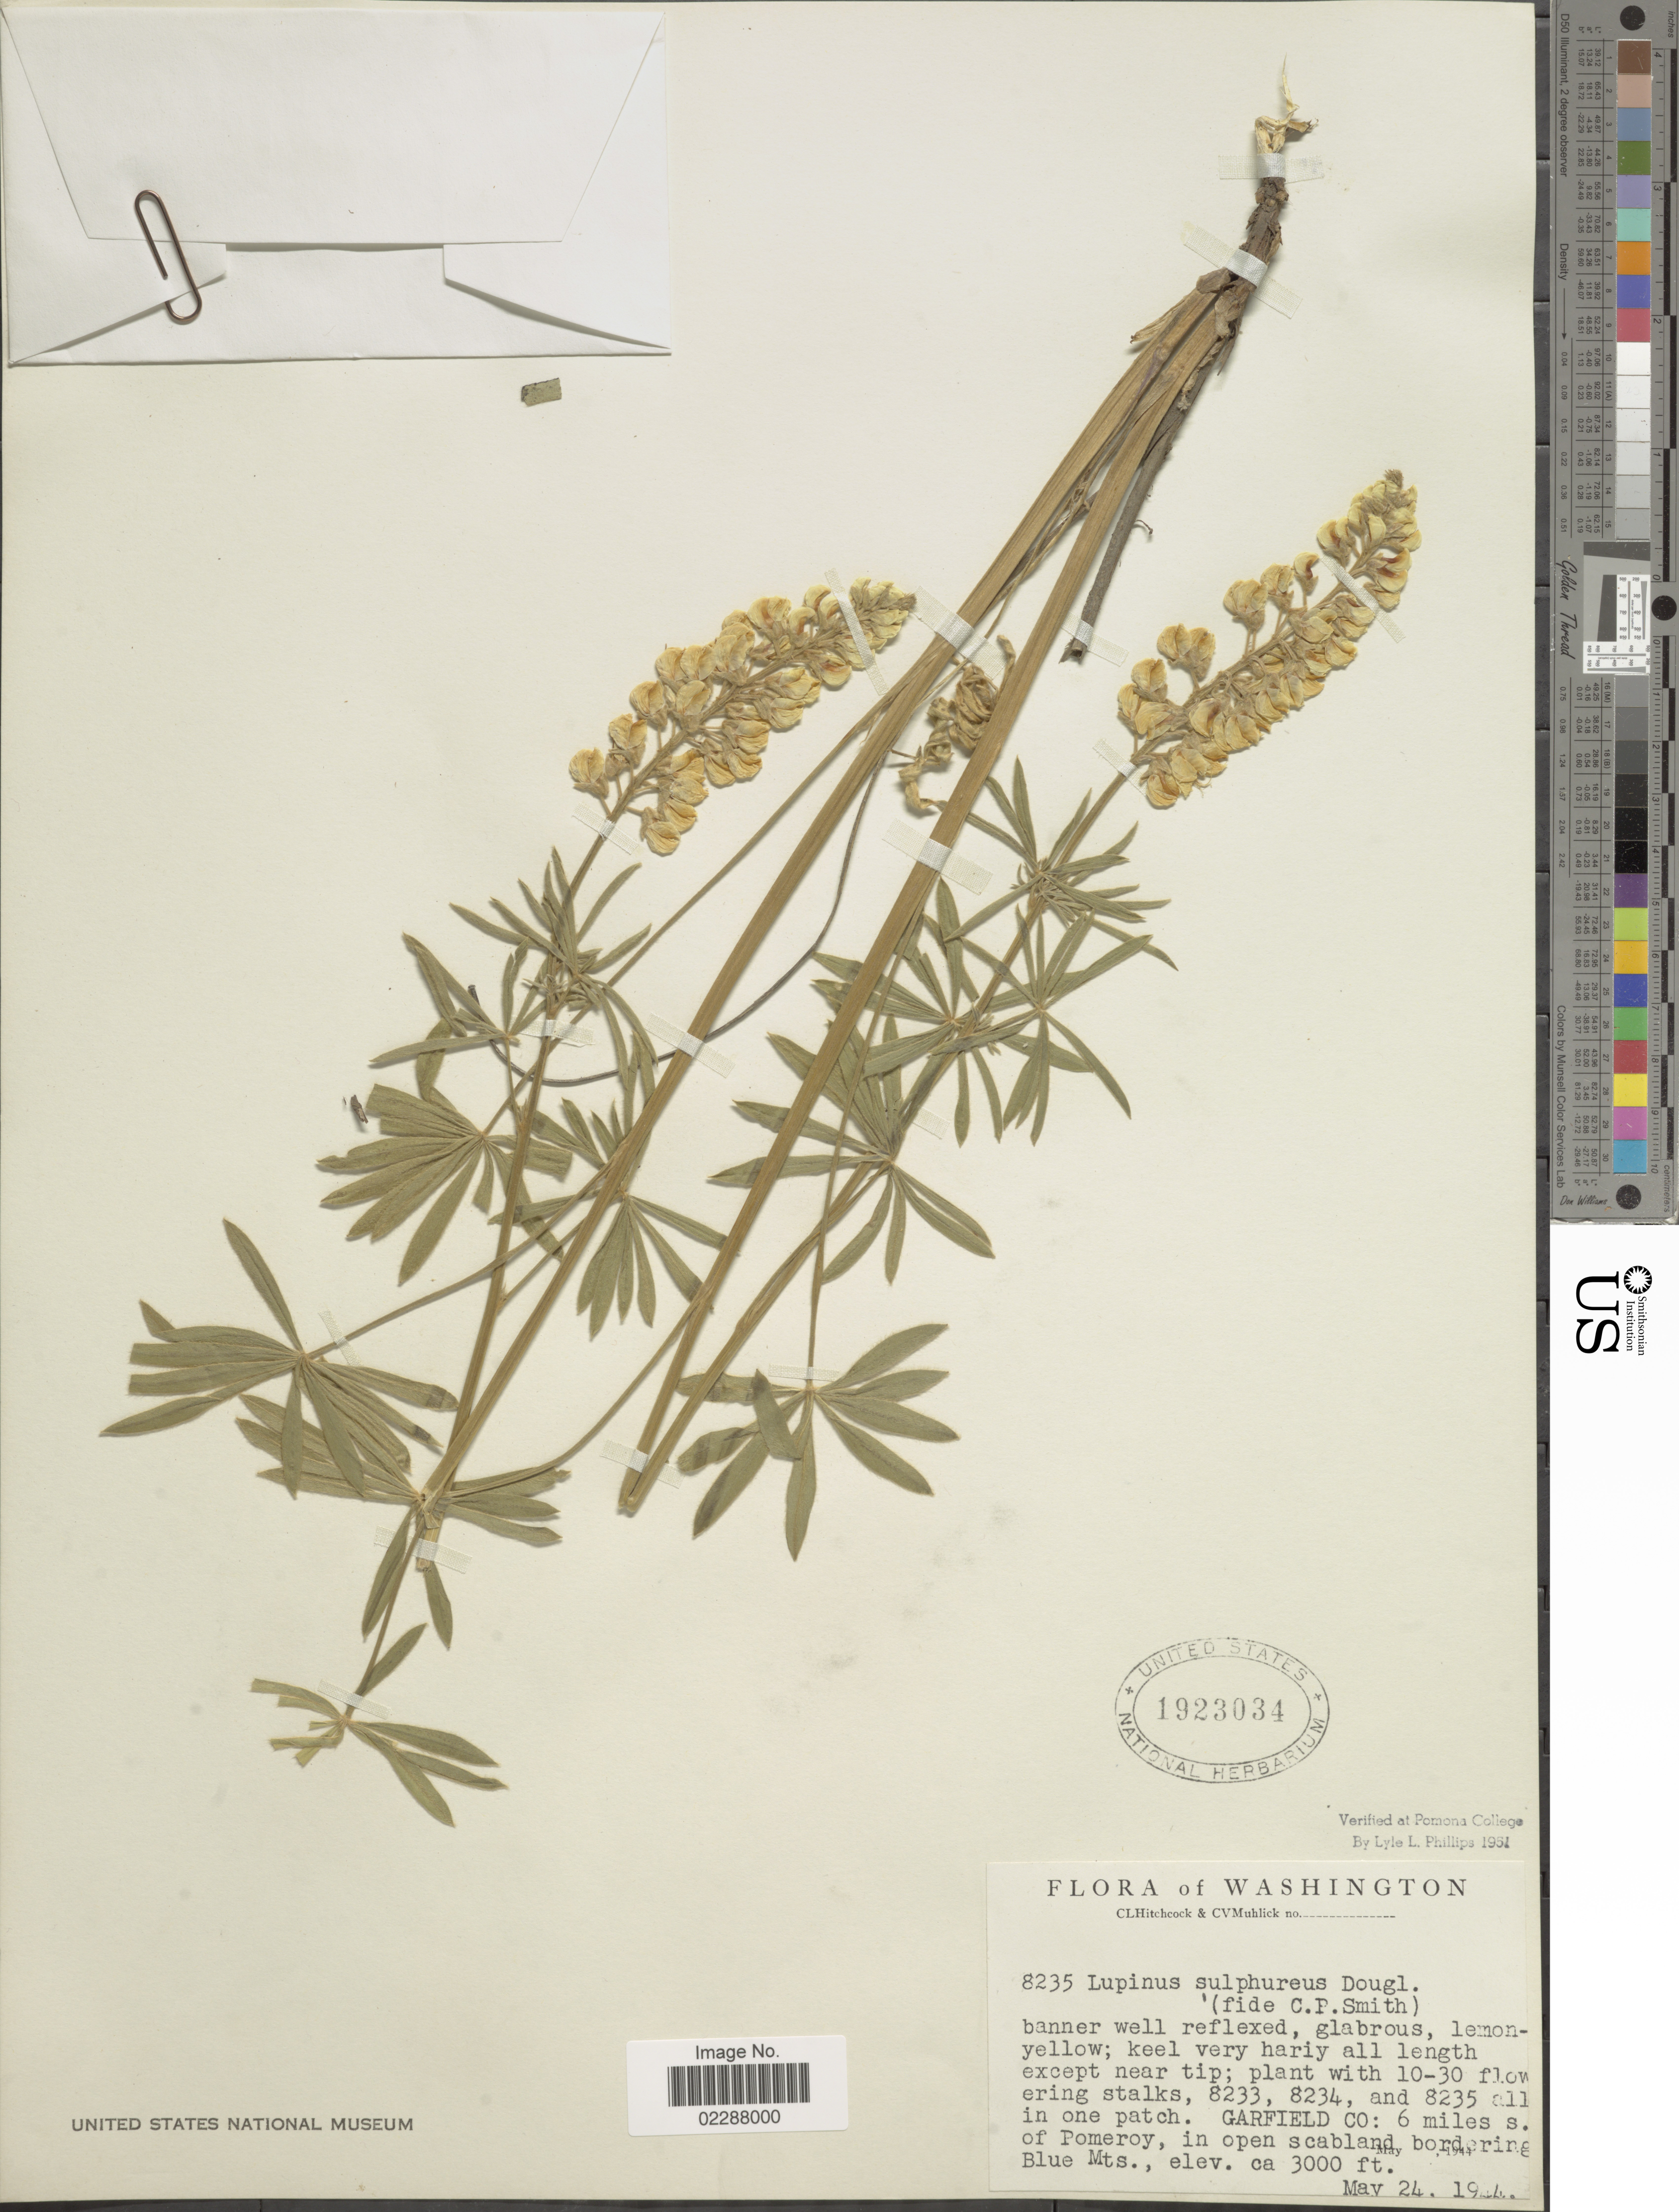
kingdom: Plantae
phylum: Tracheophyta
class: Magnoliopsida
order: Fabales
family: Fabaceae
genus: Lupinus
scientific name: Lupinus sulphureus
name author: Douglas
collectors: C. L. Hitchcock & C. V. Muhlick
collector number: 8235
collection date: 1944-05-24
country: United States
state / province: Washington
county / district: Garfield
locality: Garfield Co: 6 miles s. of Pomeroy, in open scabland bordering Blue Mts.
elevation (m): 914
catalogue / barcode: US 1923034